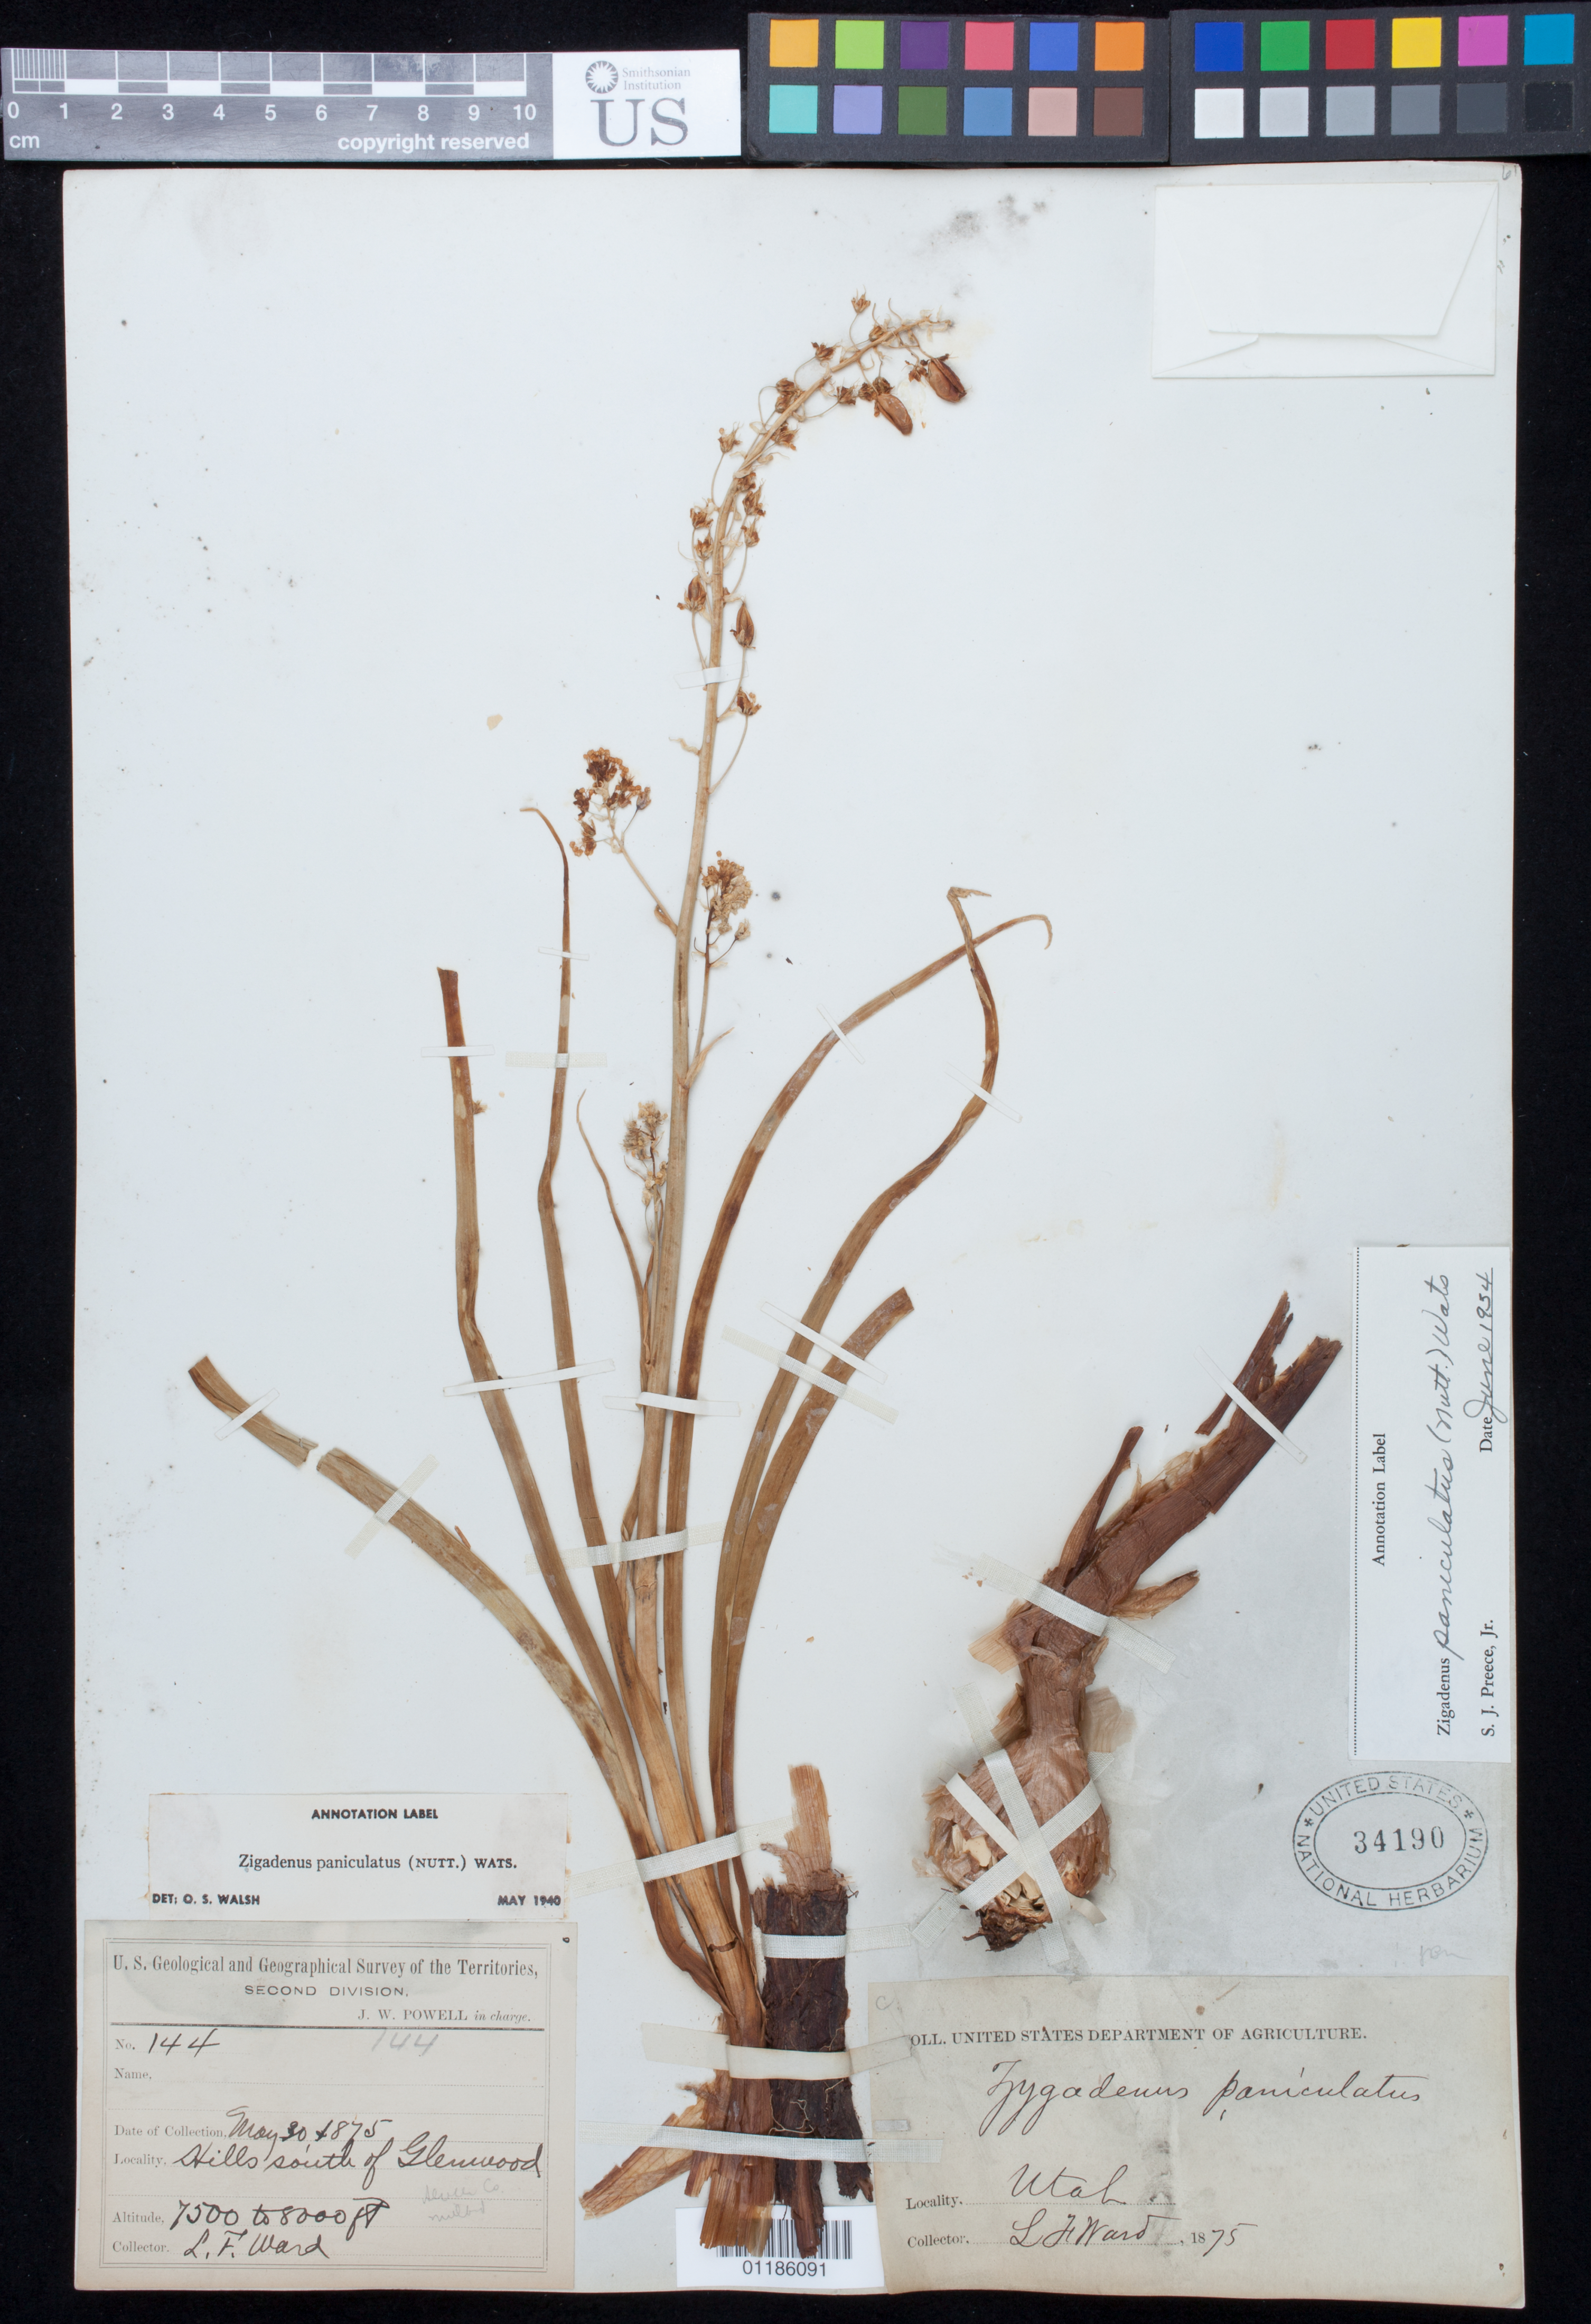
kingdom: Plantae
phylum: Tracheophyta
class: Liliopsida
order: Liliales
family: Melanthiaceae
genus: Toxicoscordion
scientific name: Toxicoscordion paniculatum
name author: (Nutt.) Rydb.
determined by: Strong, Mark T., (BOT), Smithsonian Institution - National Museum of Natural History (UNITED STATES)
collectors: L. F. Ward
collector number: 144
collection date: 1875-05-30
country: United States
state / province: Utah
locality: Hills south of Glenwood.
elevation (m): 2286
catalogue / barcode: US 34190